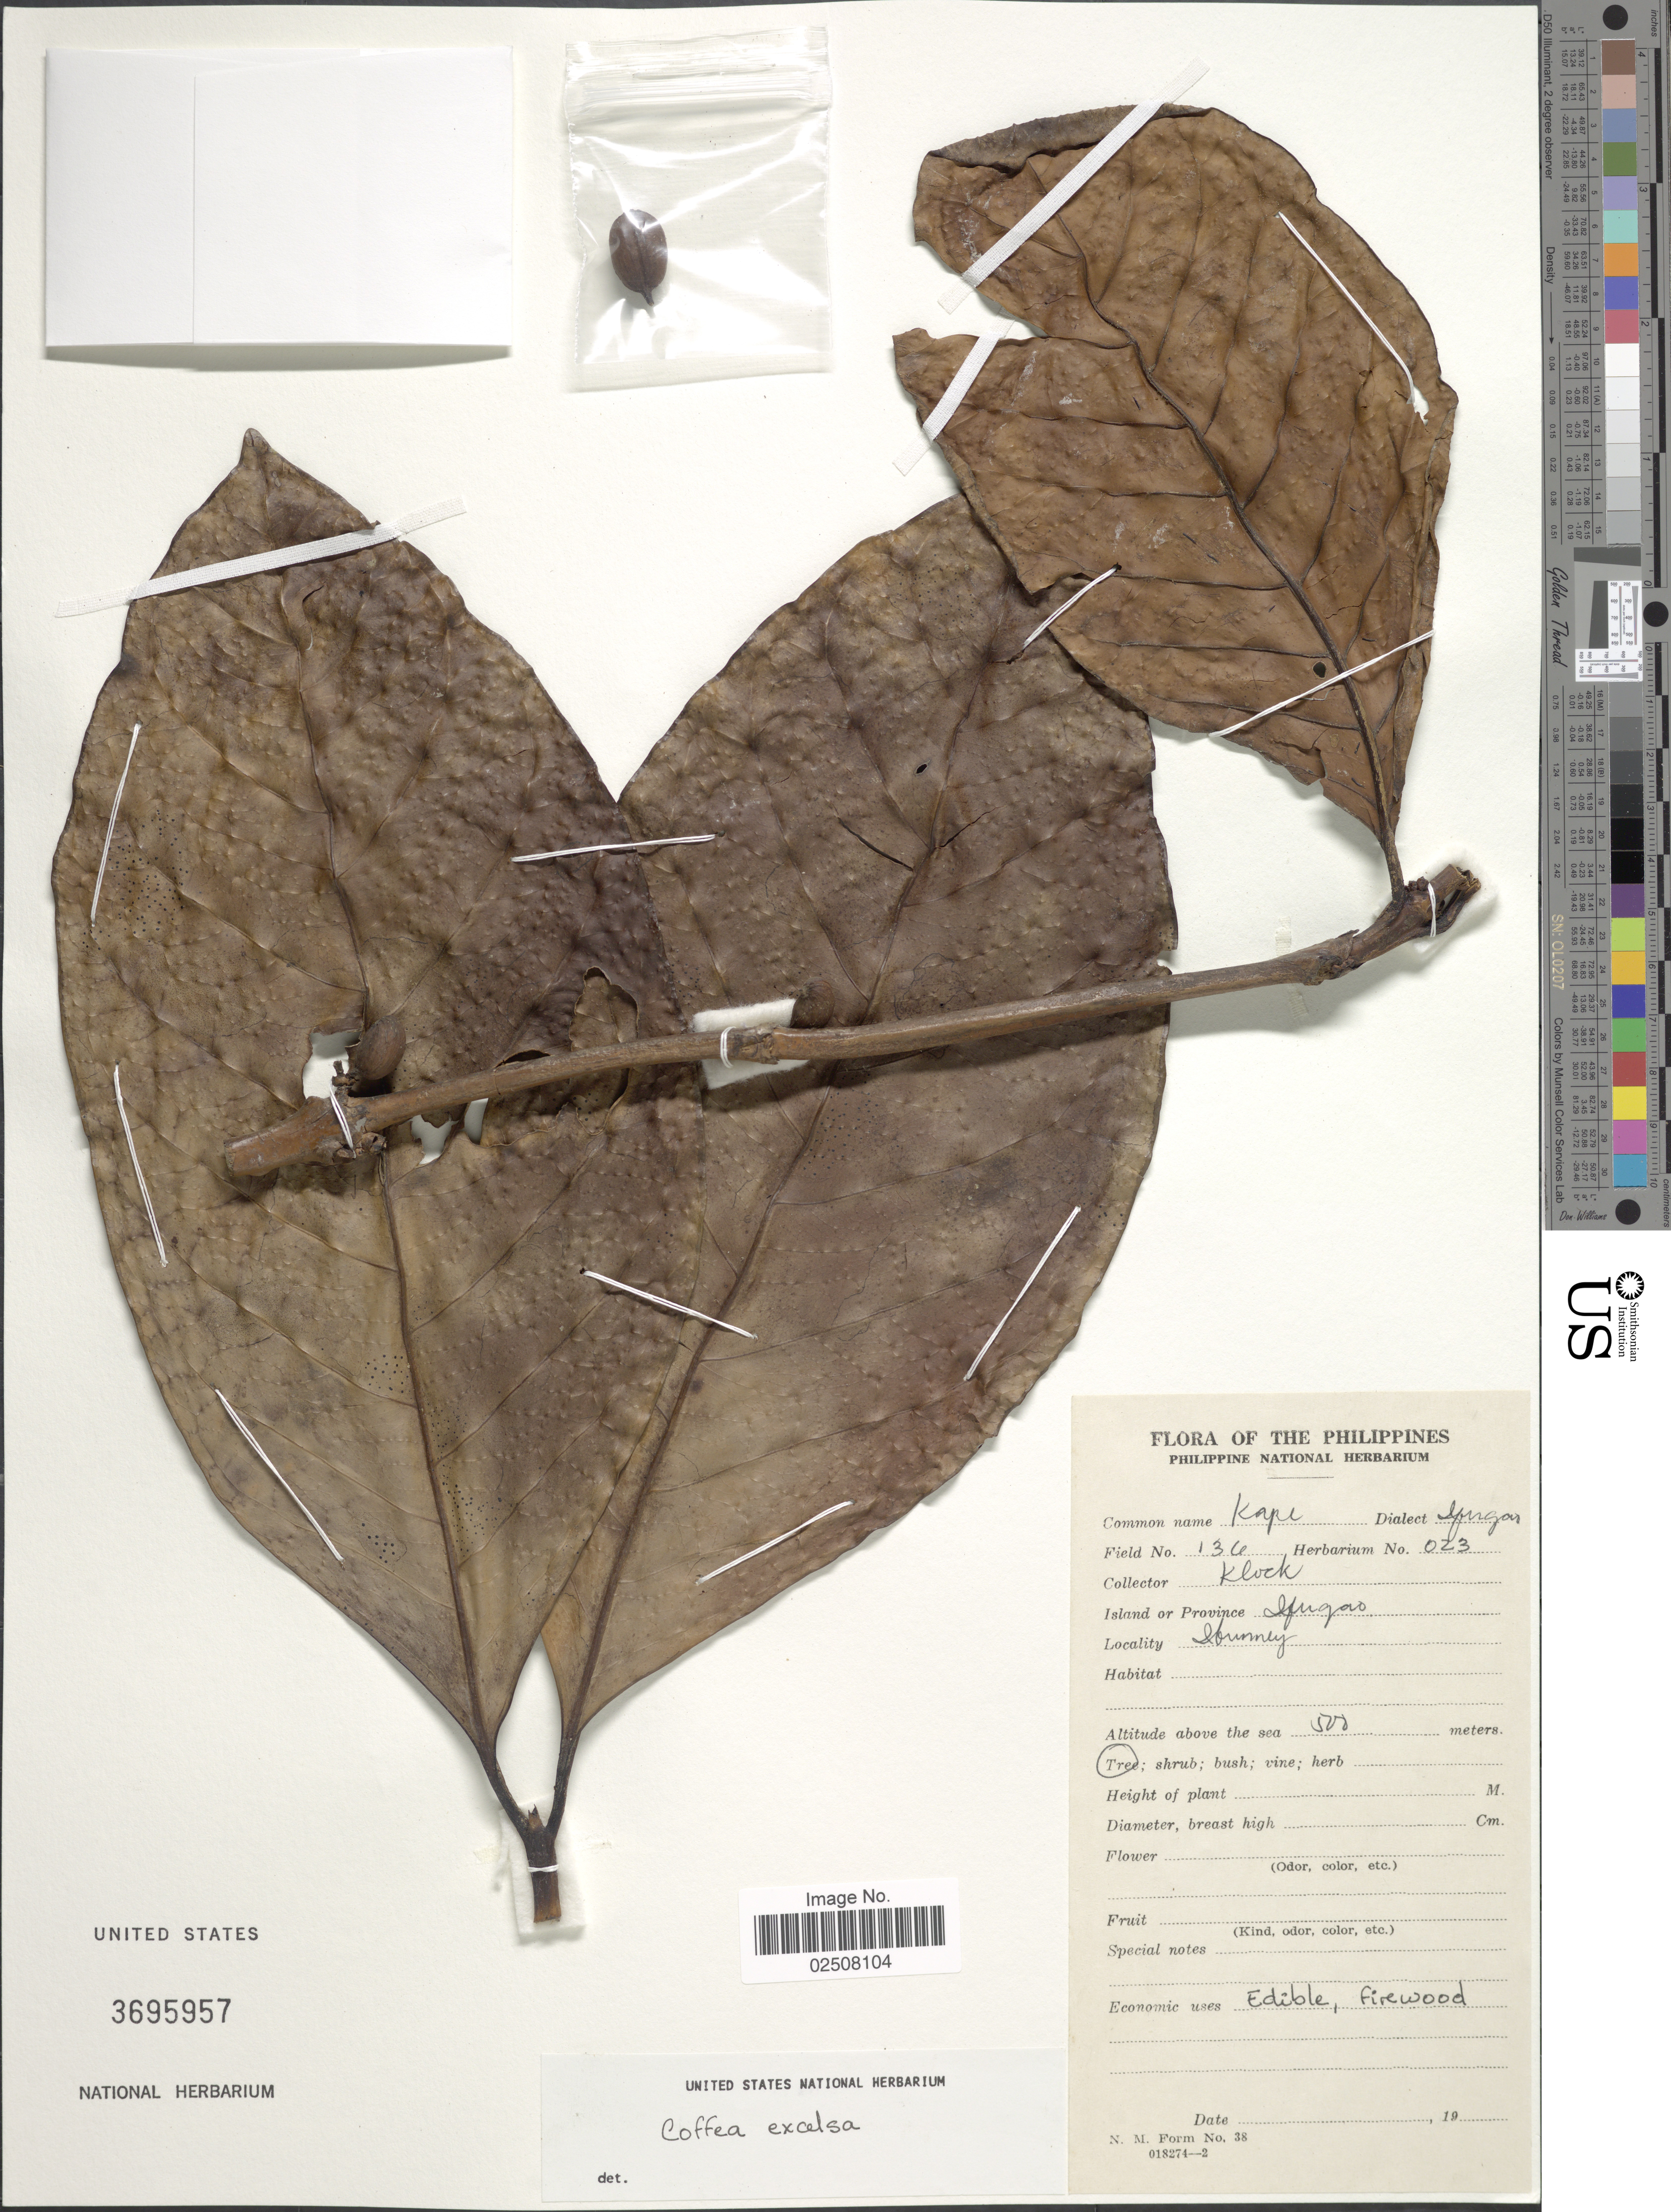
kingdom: Plantae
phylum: Tracheophyta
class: Magnoliopsida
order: Gentianales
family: Rubiaceae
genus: Coffea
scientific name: Coffea excelsa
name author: A. Chev.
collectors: Klock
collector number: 136/023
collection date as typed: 19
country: Philippines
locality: Island or Province Ifugao, Ibunney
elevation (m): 500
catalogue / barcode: US 3695957